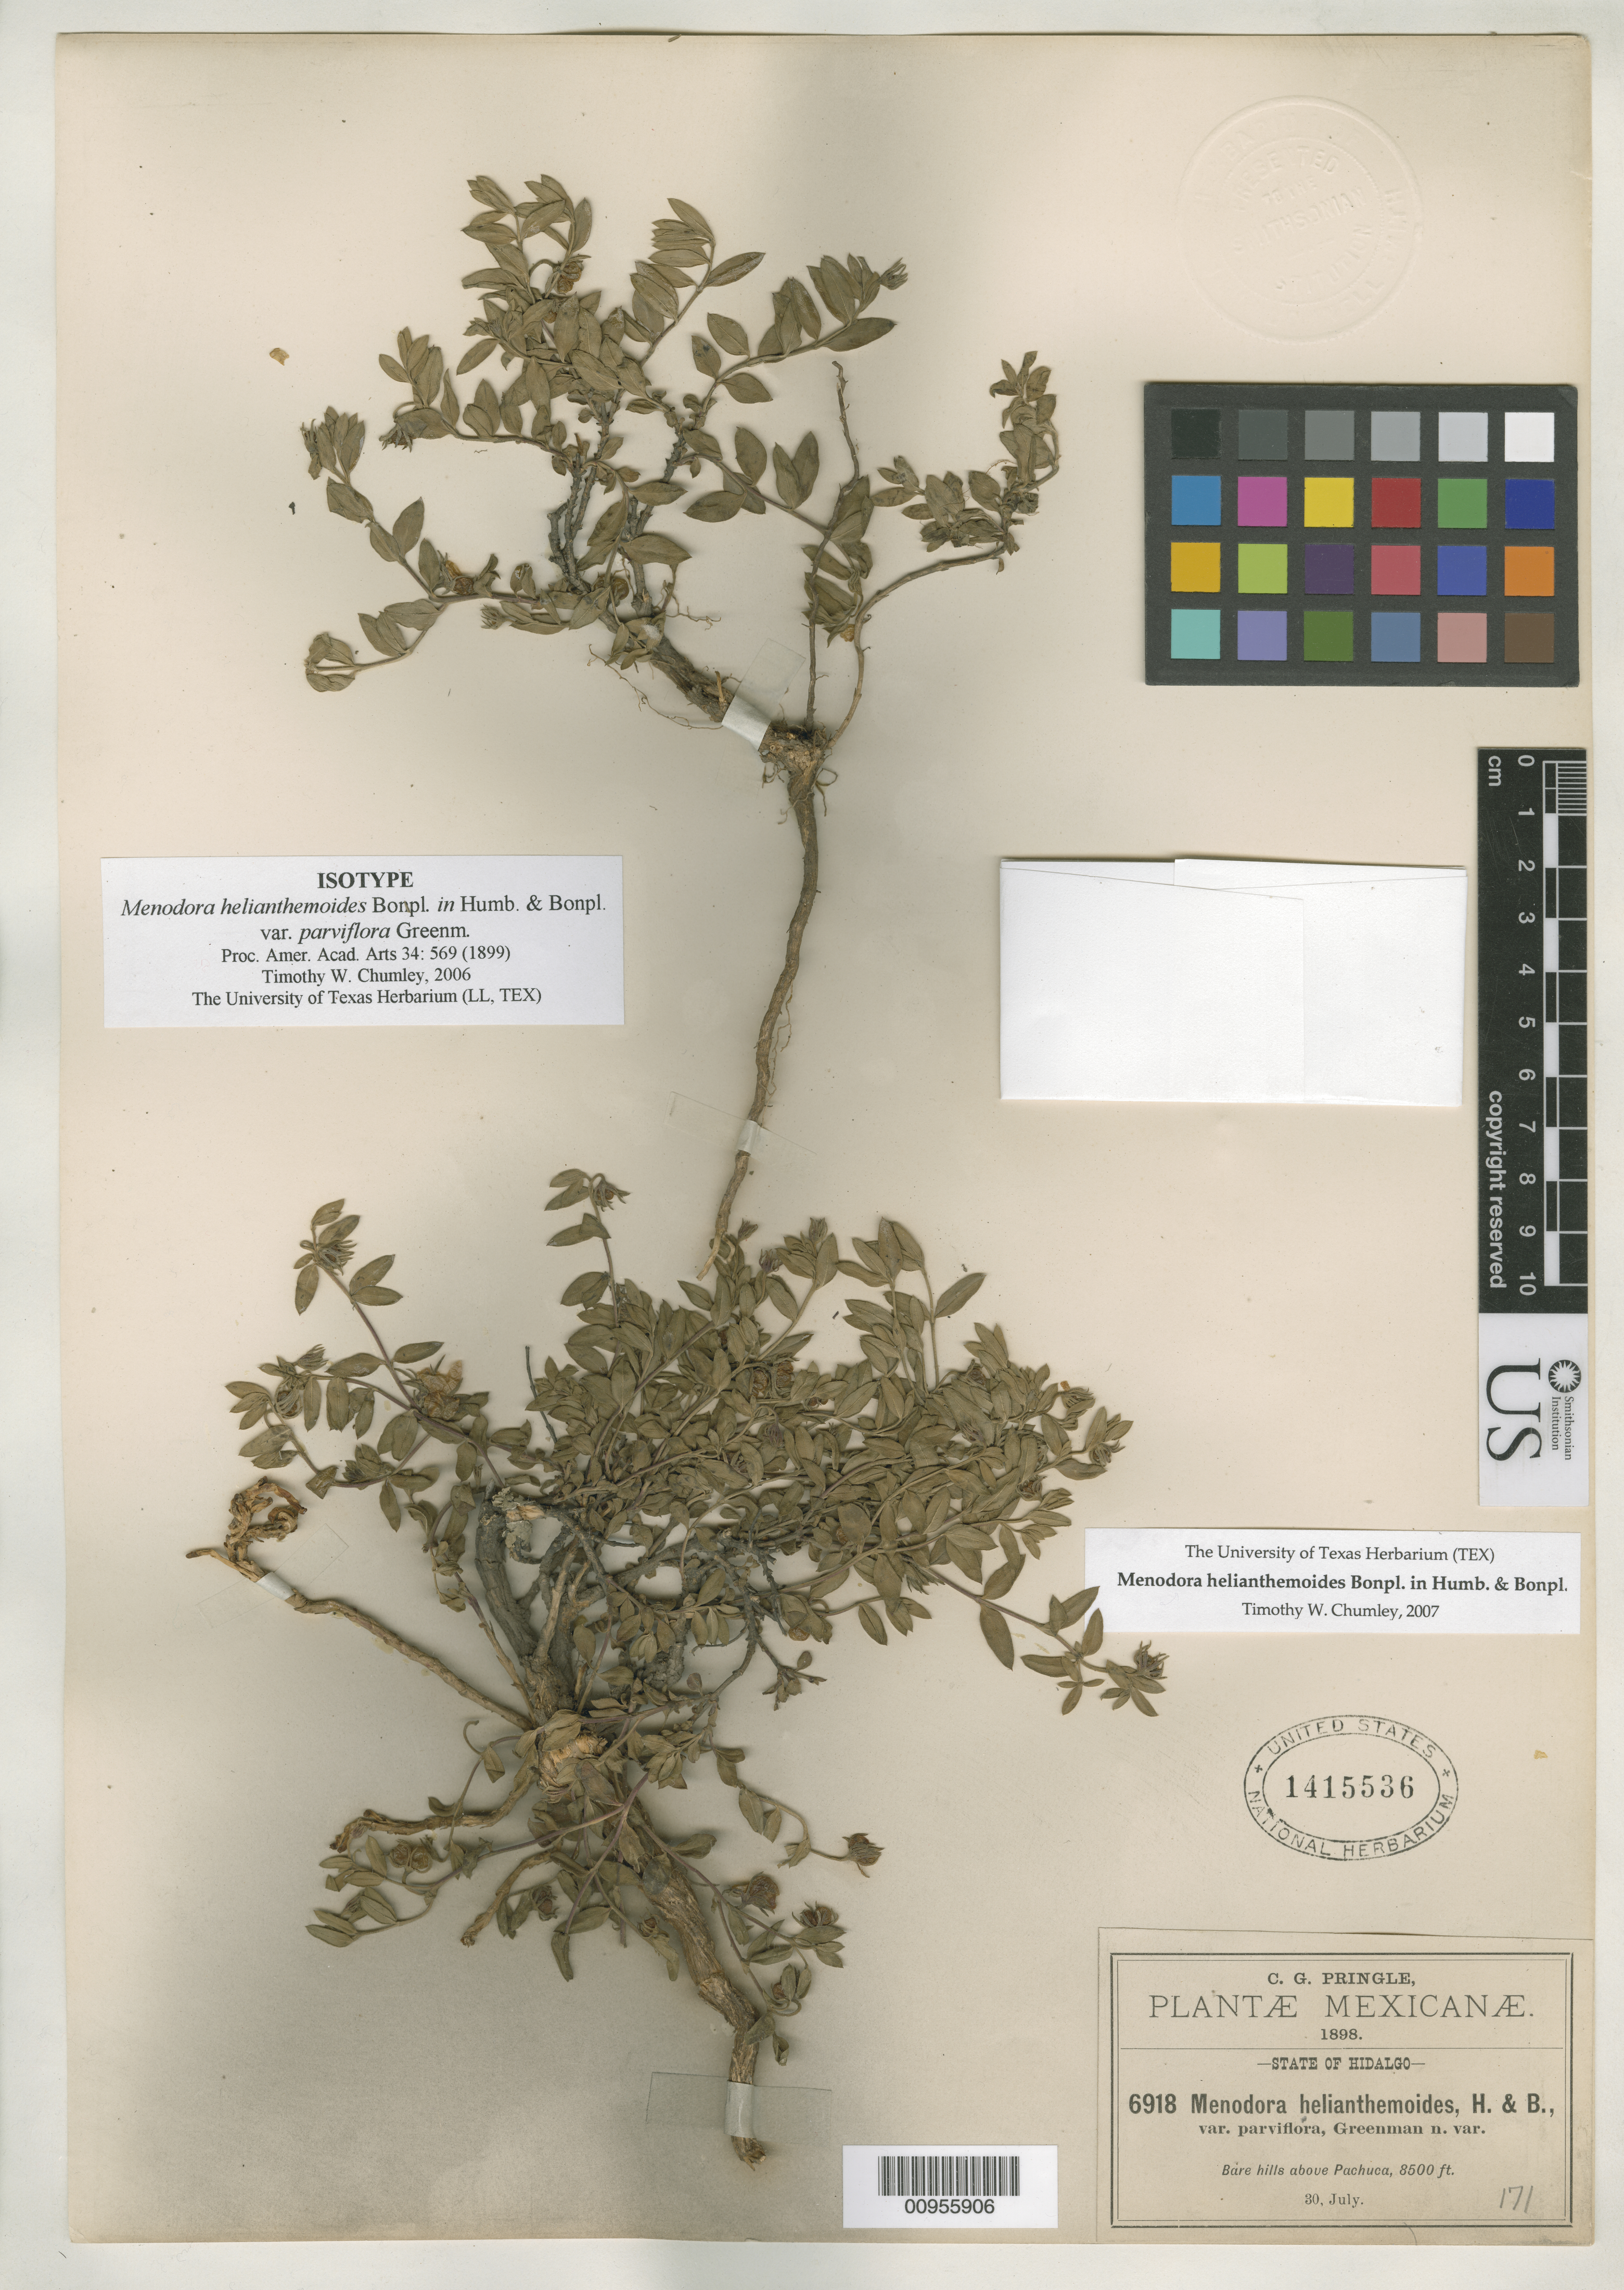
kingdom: Plantae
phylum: Tracheophyta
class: Magnoliopsida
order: Lamiales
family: Oleaceae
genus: Menodora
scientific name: Menodora helianthemoides var. parviflora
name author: Greenm.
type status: Isotype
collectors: C. G. Pringle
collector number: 6918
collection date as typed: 30 Jul 1898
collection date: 1898-07-30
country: Mexico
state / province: Hidalgo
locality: Bare hills above Pachuca.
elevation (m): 2591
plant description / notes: Specimen ex John Donnell Smith herbarium.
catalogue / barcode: US 1415536